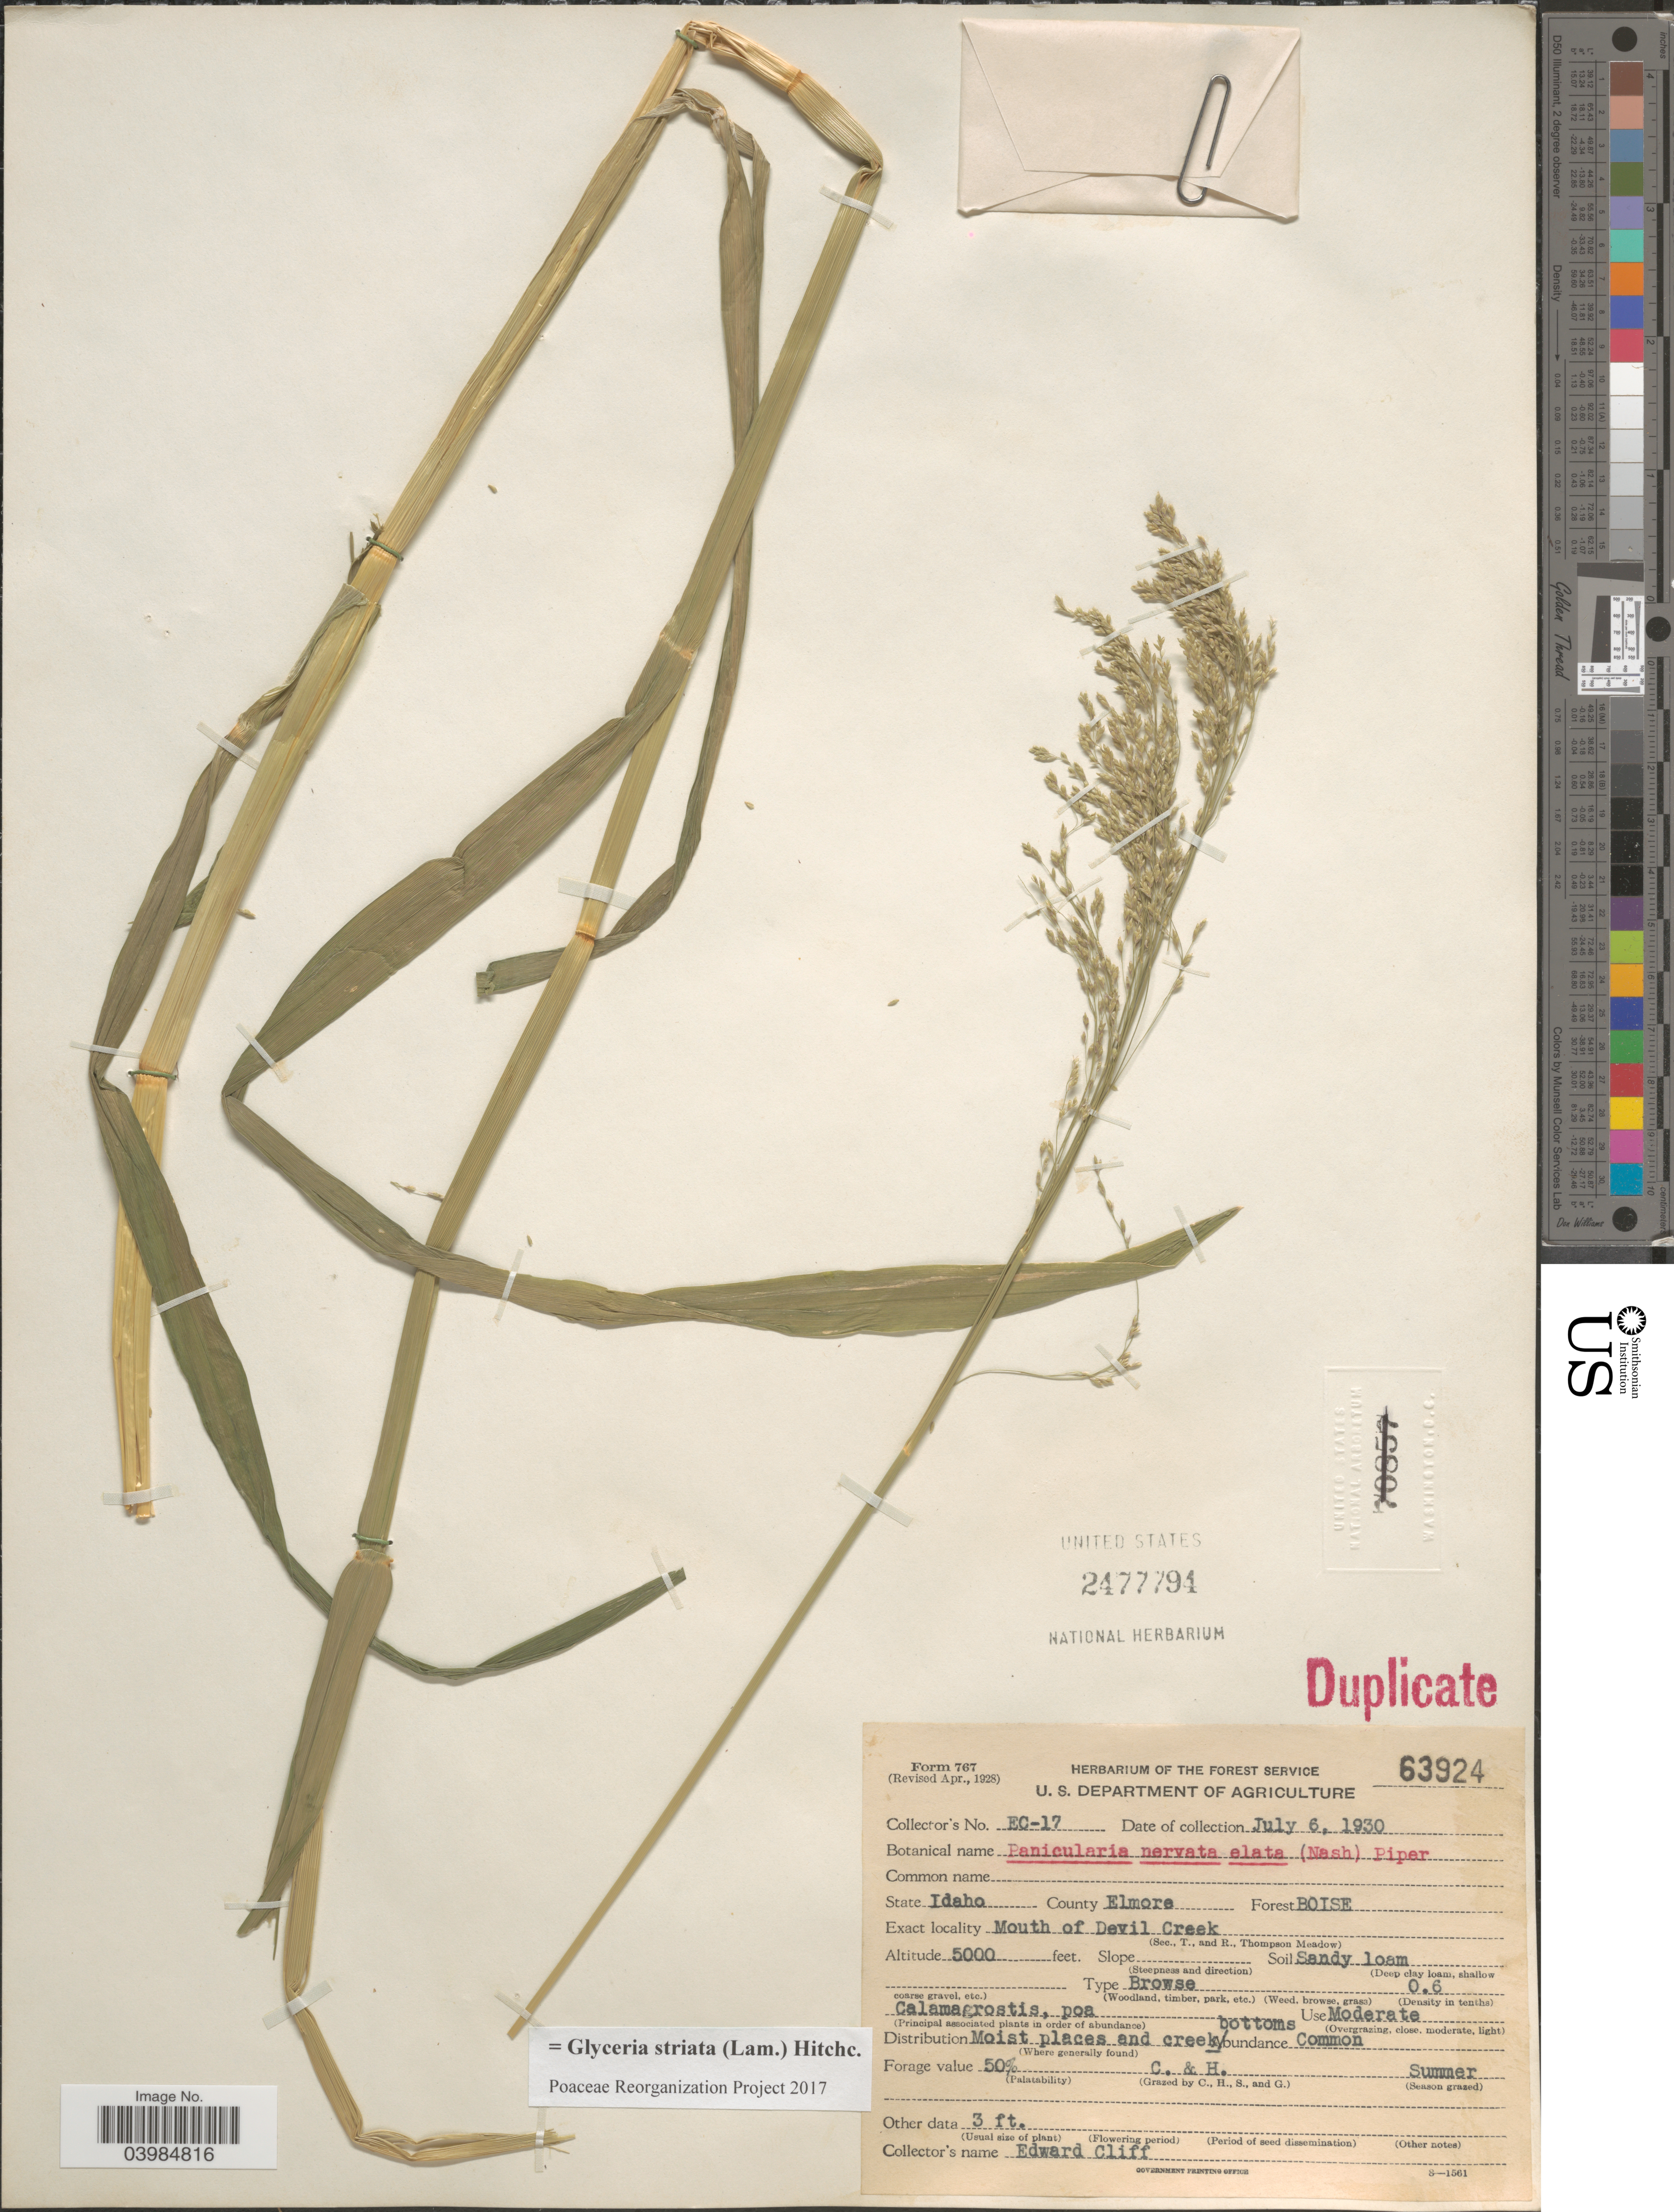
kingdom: Plantae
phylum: Tracheophyta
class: Liliopsida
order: Poales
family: Poaceae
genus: Glyceria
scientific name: Glyceria striata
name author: (Lam.) Hitchc.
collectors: E. Cliff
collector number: EC17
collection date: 1930-07-06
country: United States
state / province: Idaho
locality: County Elmore. Forest Boise. Mouth of Devil Creek.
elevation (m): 1524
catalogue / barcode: US 2477794